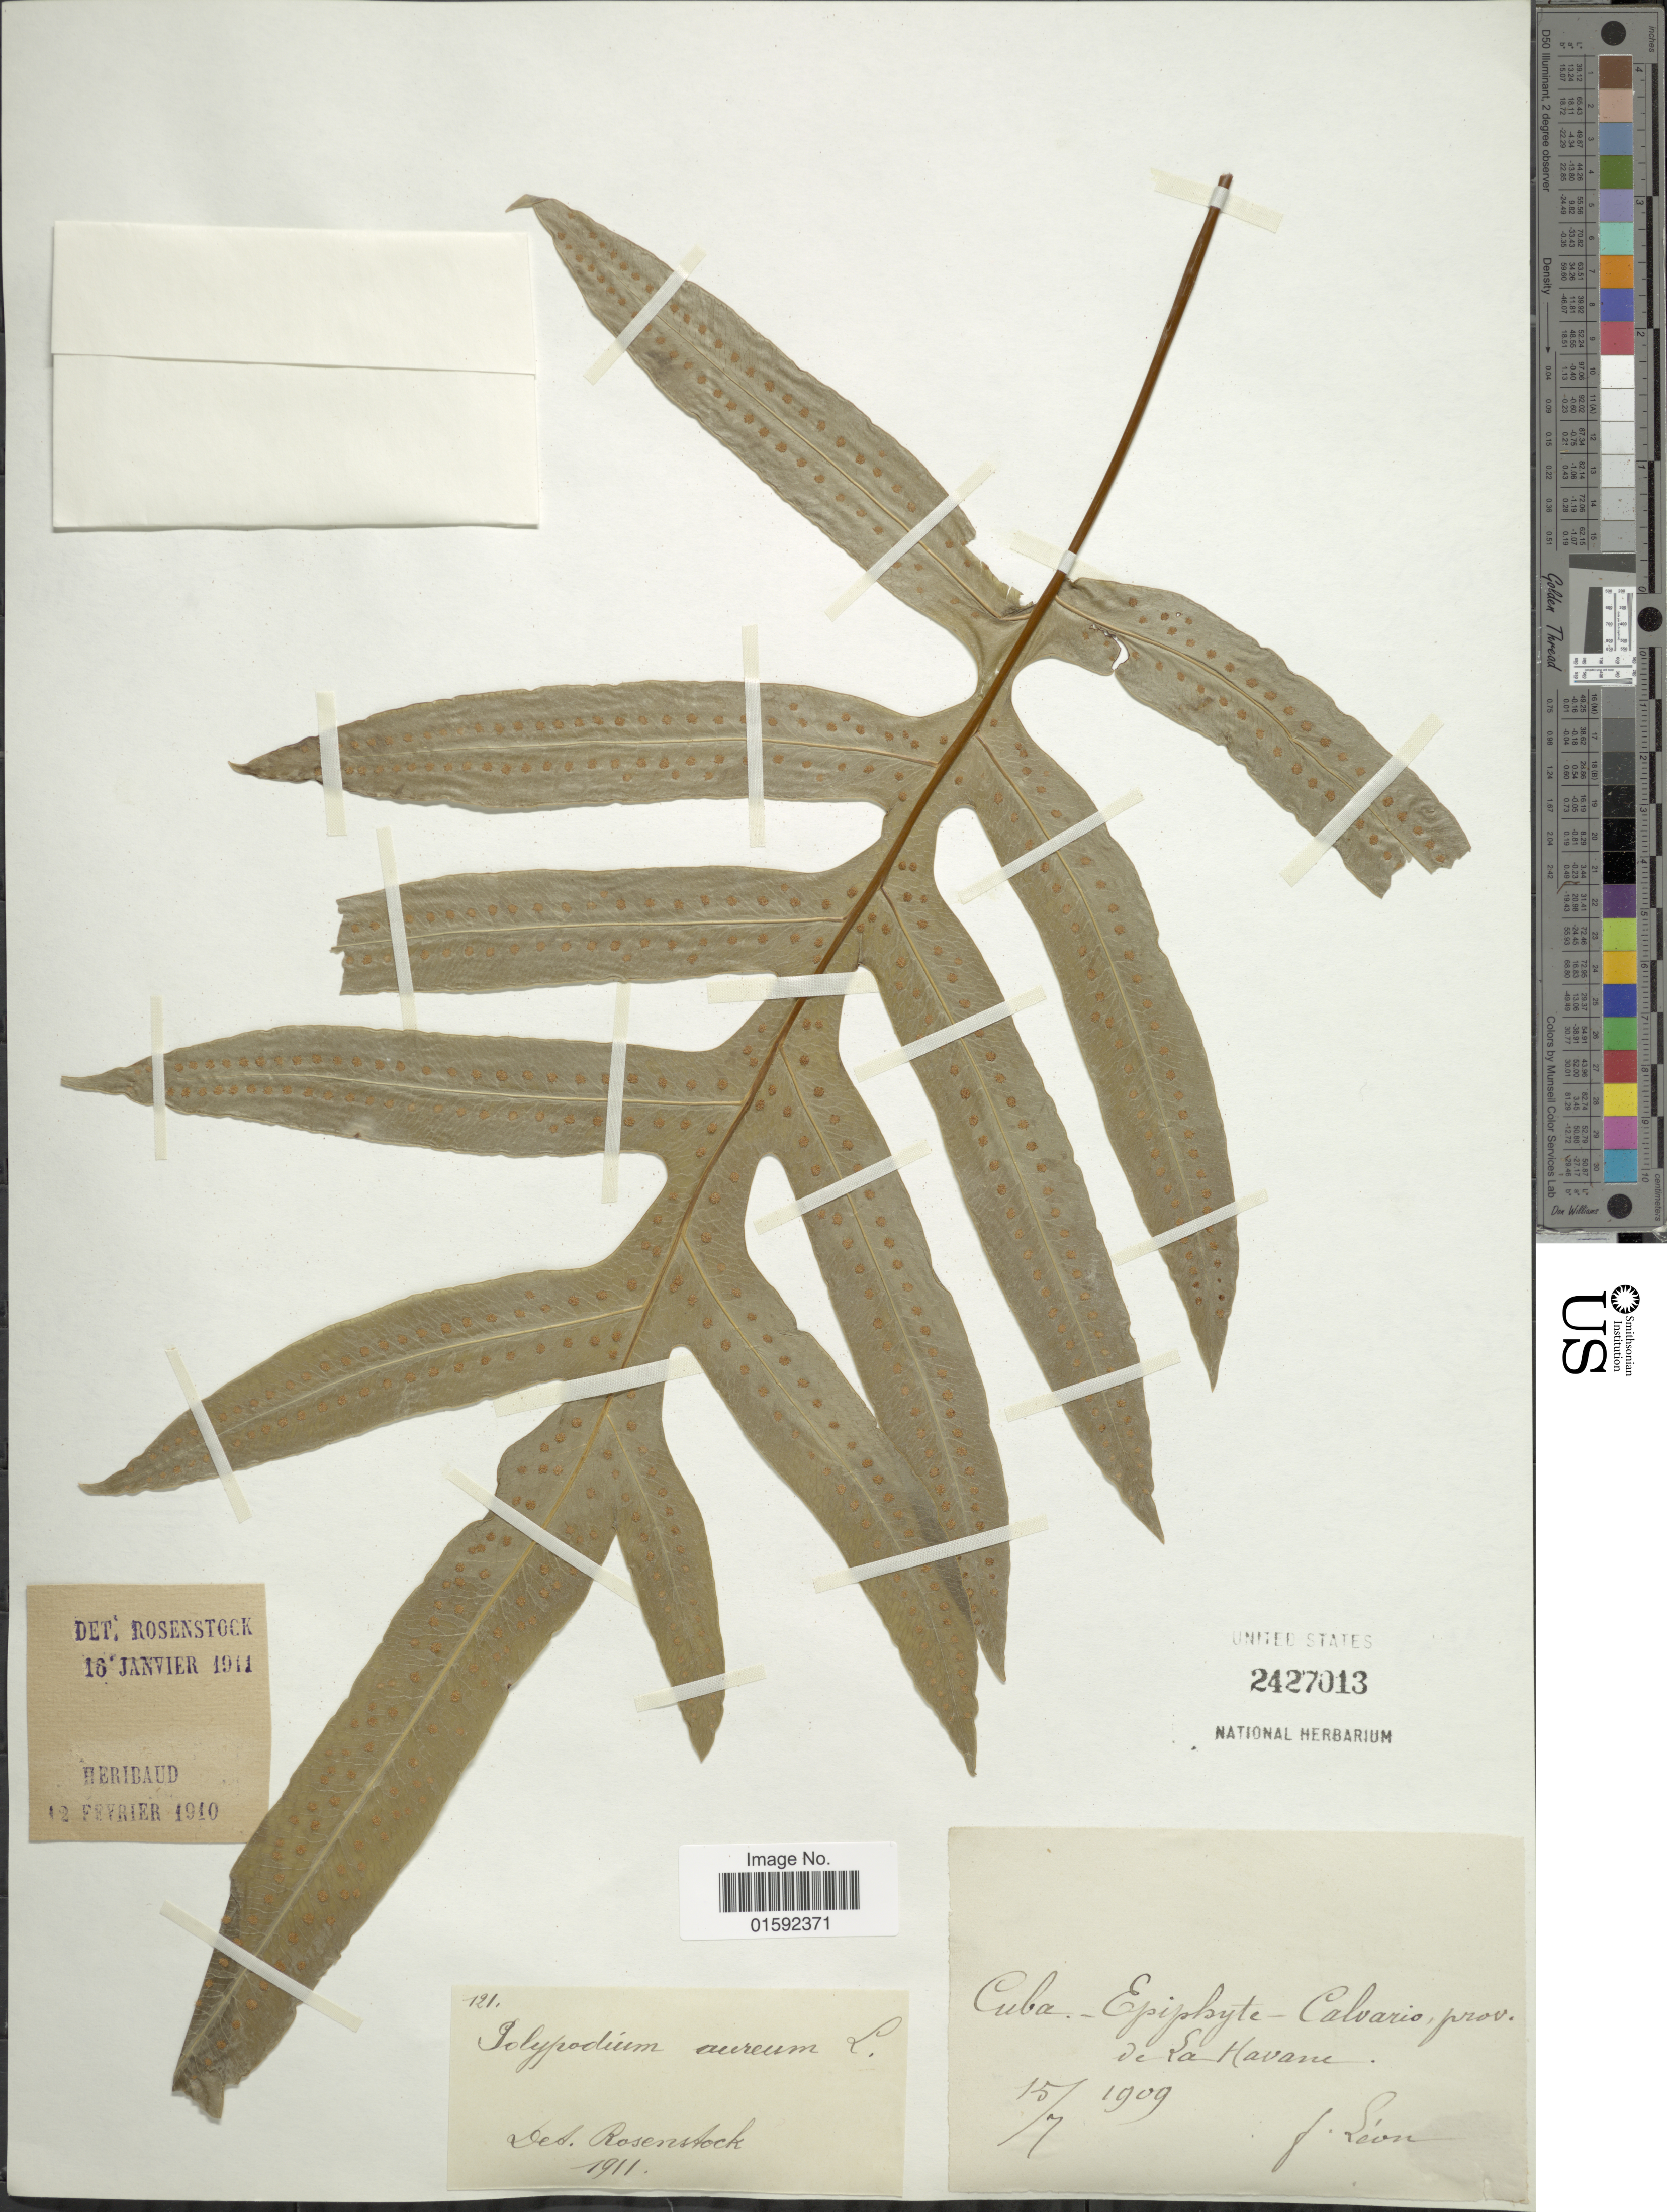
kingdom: Plantae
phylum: Tracheophyta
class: Polypodiopsida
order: Polypodiales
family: Polypodiaceae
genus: Phlebodium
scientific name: Phlebodium aureum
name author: (L.) J. Sm.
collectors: F. Leon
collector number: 121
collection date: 1909-07-15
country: Cuba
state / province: La Habana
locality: Cuba, Calvario, prov. de La Havane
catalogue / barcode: US 2427013